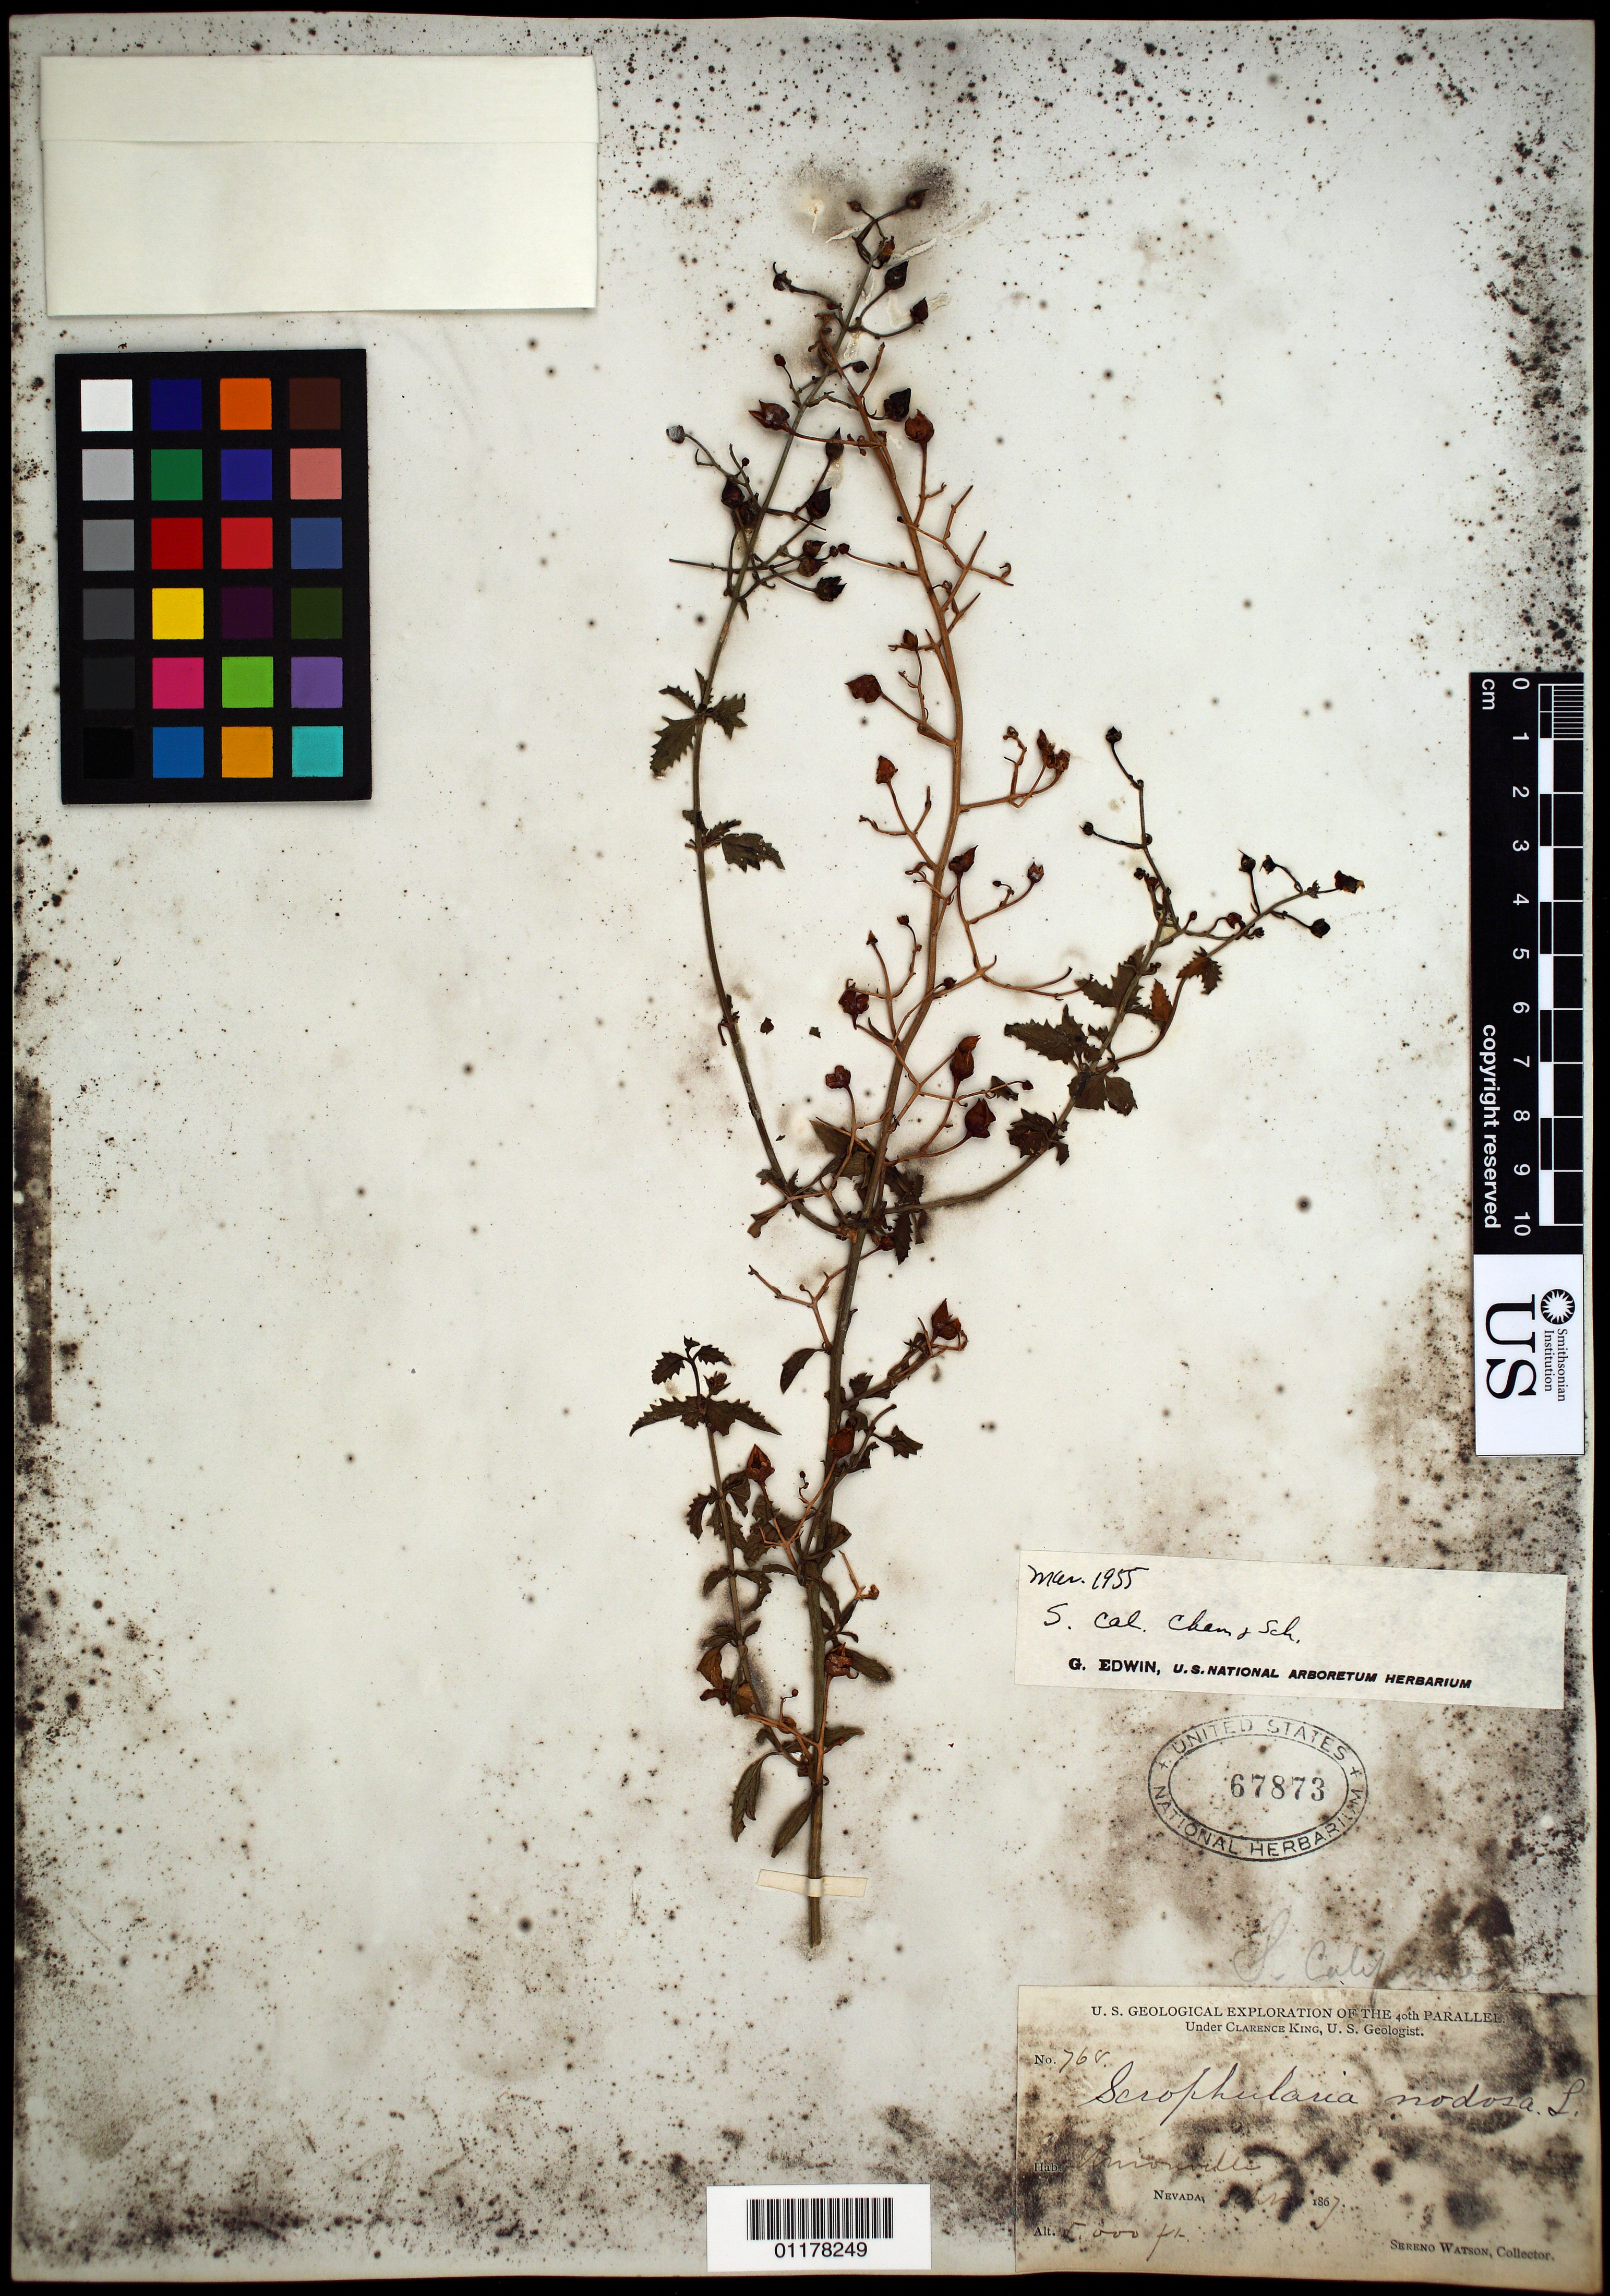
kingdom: Plantae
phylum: Tracheophyta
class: Magnoliopsida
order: Lamiales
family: Scrophulariaceae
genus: Scrophularia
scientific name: Scrophularia californica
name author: Cham. & Schltdl.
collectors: S. Watson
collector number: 768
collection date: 1867-09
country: United States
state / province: Nevada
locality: Unionville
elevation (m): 1524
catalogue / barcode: US 67873